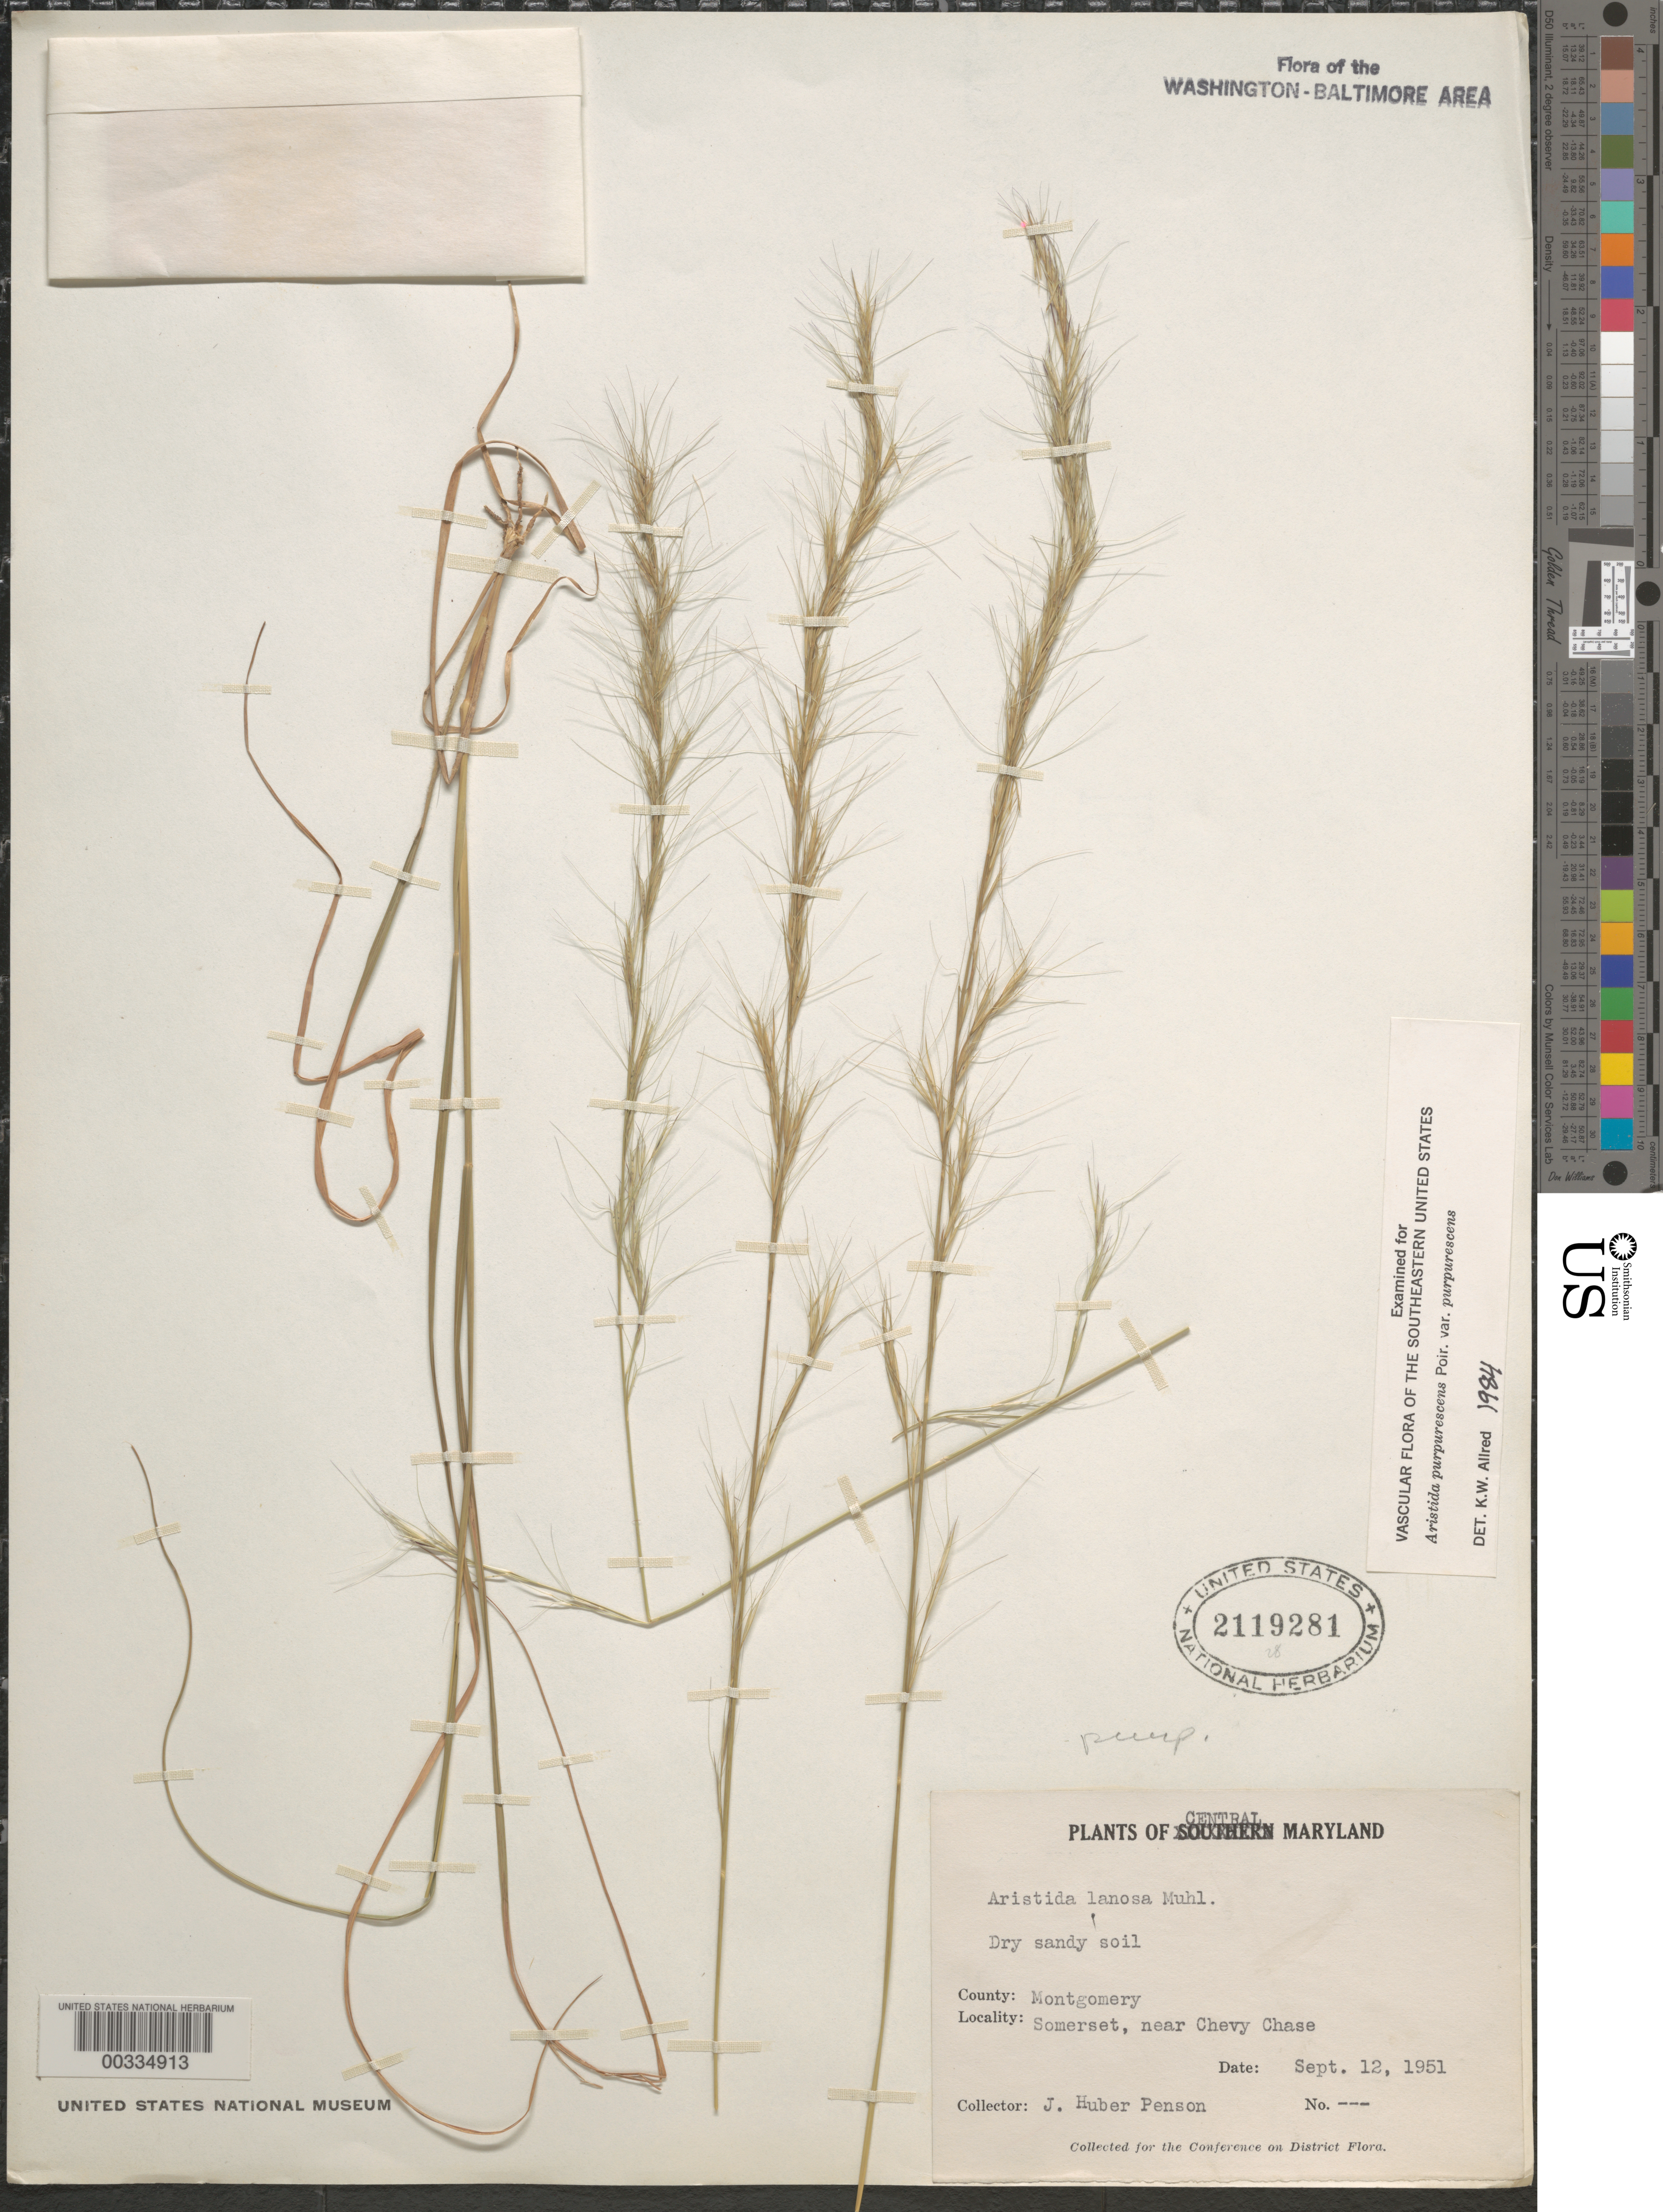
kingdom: Plantae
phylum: Tracheophyta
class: Liliopsida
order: Poales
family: Poaceae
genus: Aristida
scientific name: Aristida purpurascens var. purpurescens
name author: Poir.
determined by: Alfred, K. W.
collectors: J. Penson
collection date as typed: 12 Sep 1951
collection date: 1951-09-12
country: United States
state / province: Maryland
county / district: Montgomery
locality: Somerset, near Chevy Chase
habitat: Dry sandy soil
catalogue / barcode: US 2119281